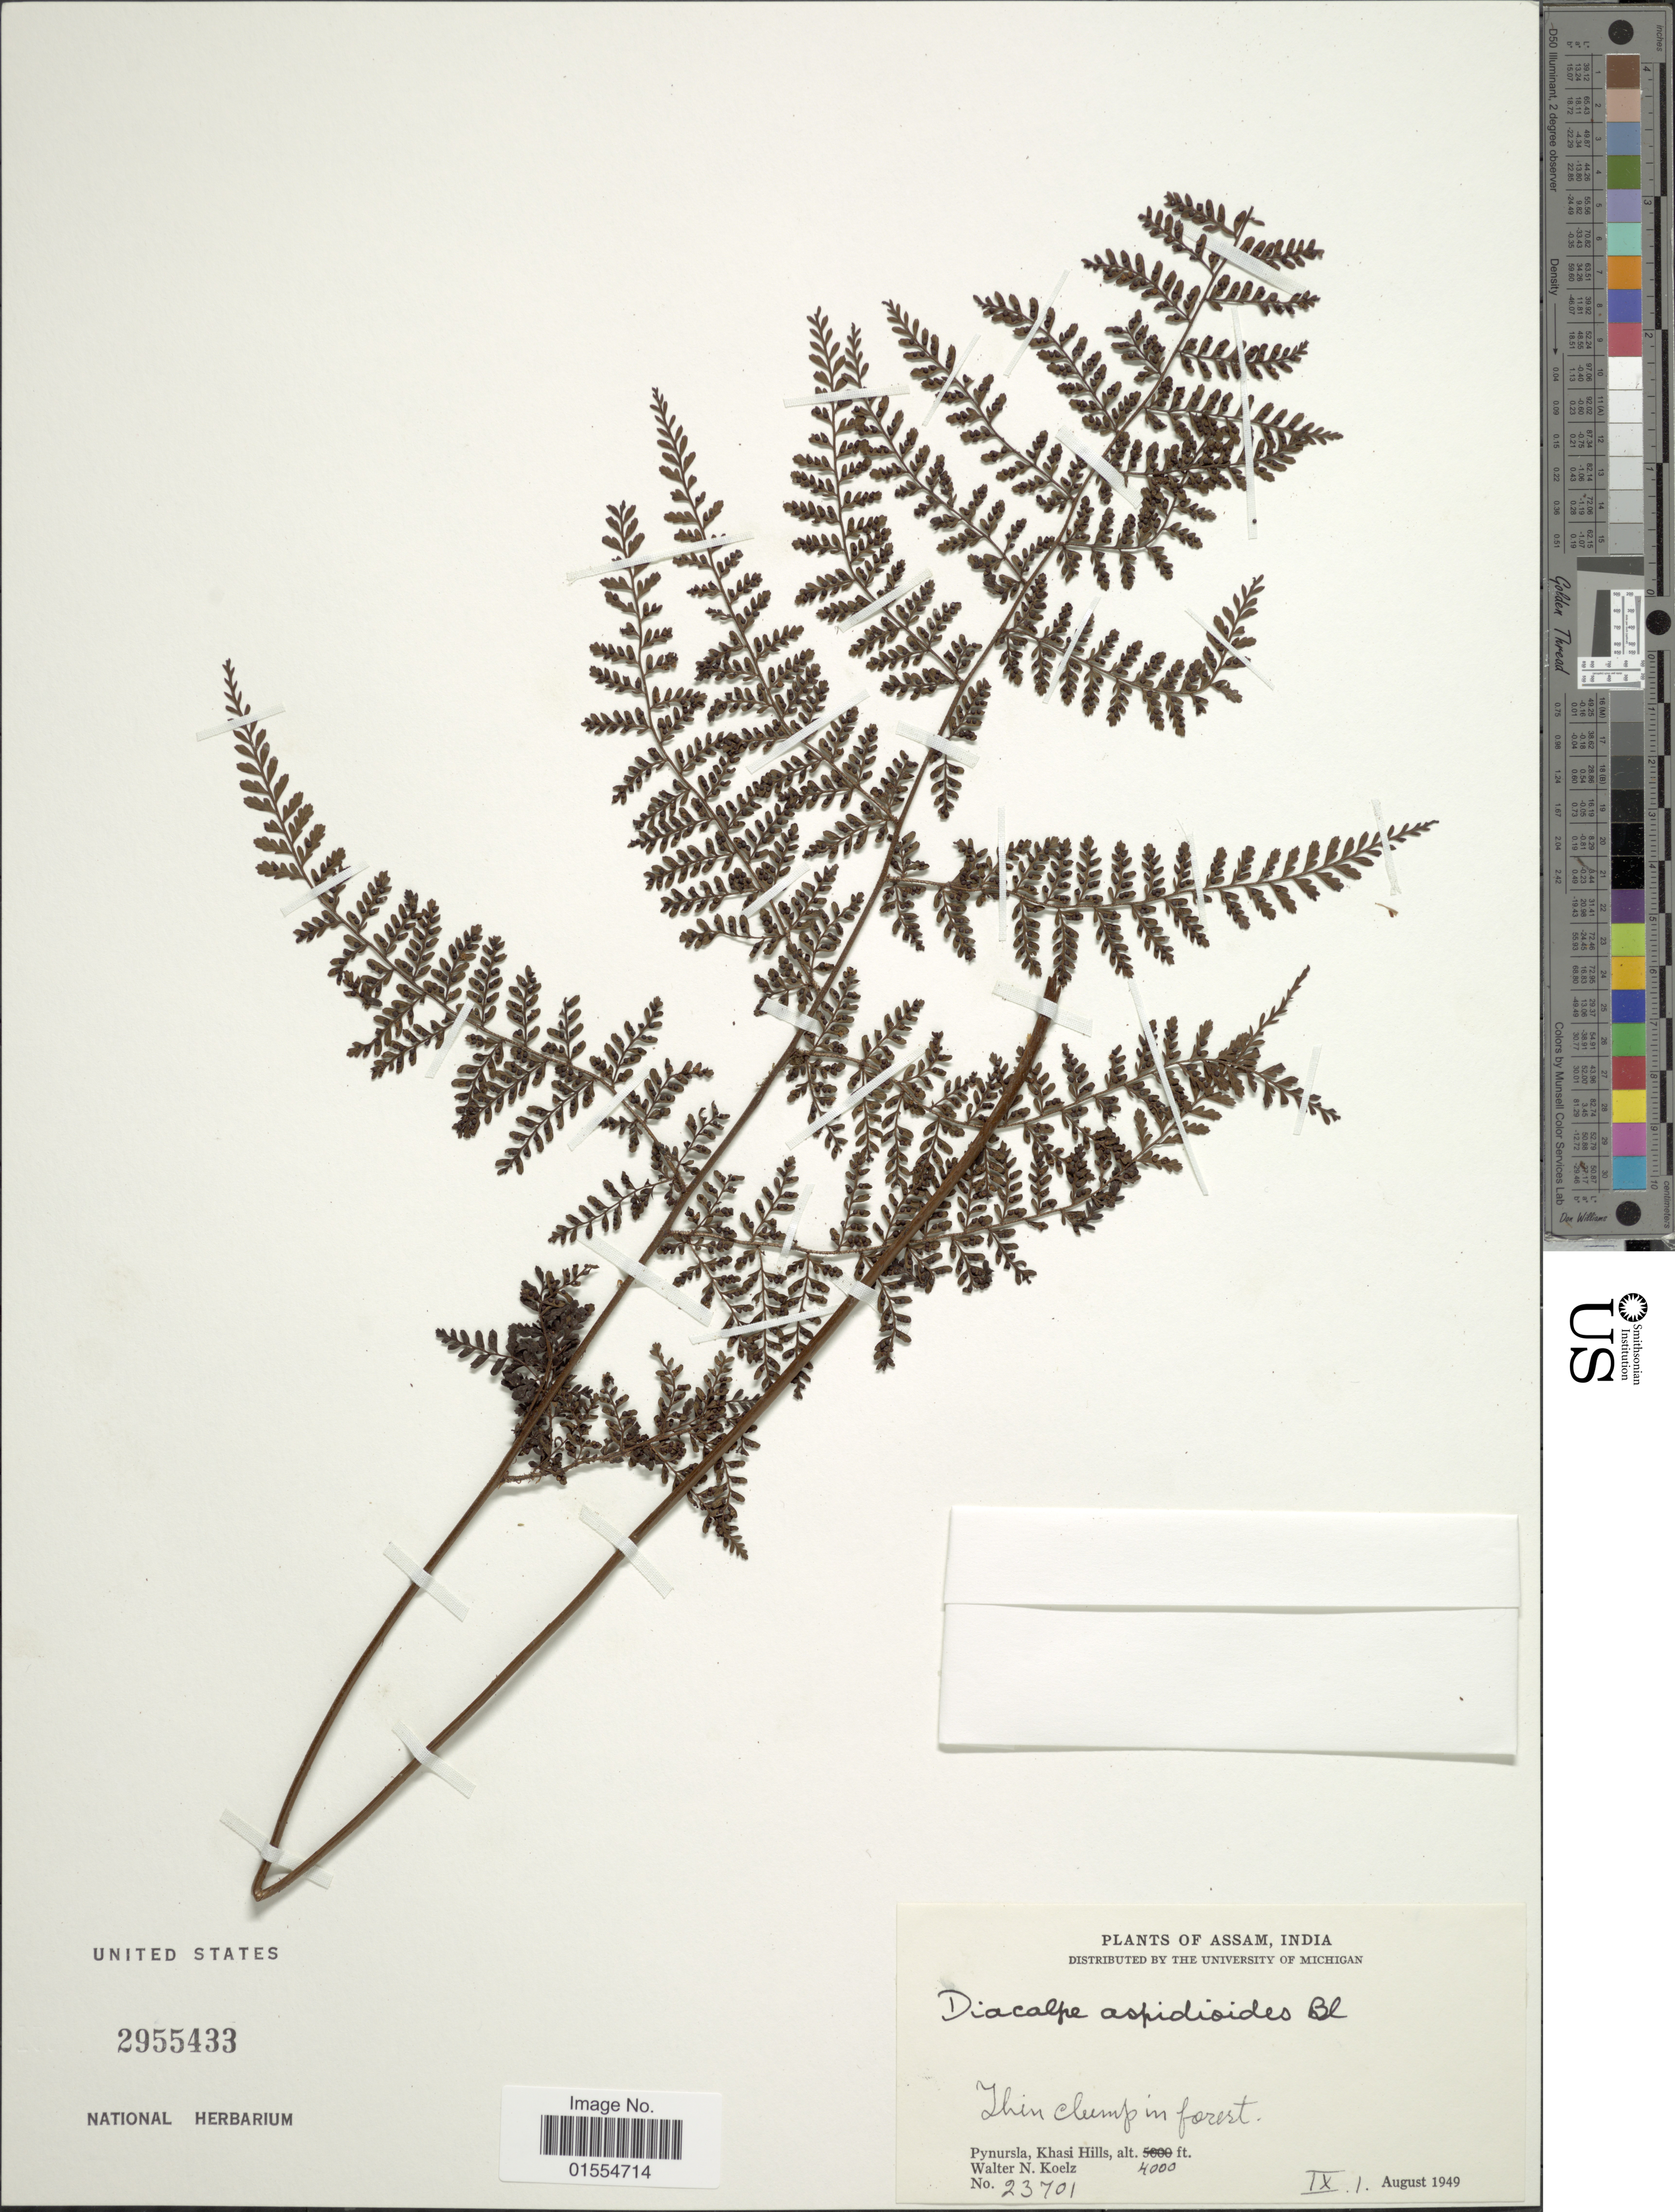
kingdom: Plantae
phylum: Tracheophyta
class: Polypodiopsida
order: Polypodiales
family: Dryopteridaceae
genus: Dryopteris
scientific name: Dryopteris pseudocaenopteris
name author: (Kunze) Li Bing Zhang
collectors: W. N. Koelz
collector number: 23701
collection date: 1949-08-09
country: India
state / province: Meghalaya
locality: Assam, India, Pynursla, Khasi Hills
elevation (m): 1219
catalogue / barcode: US 2955433